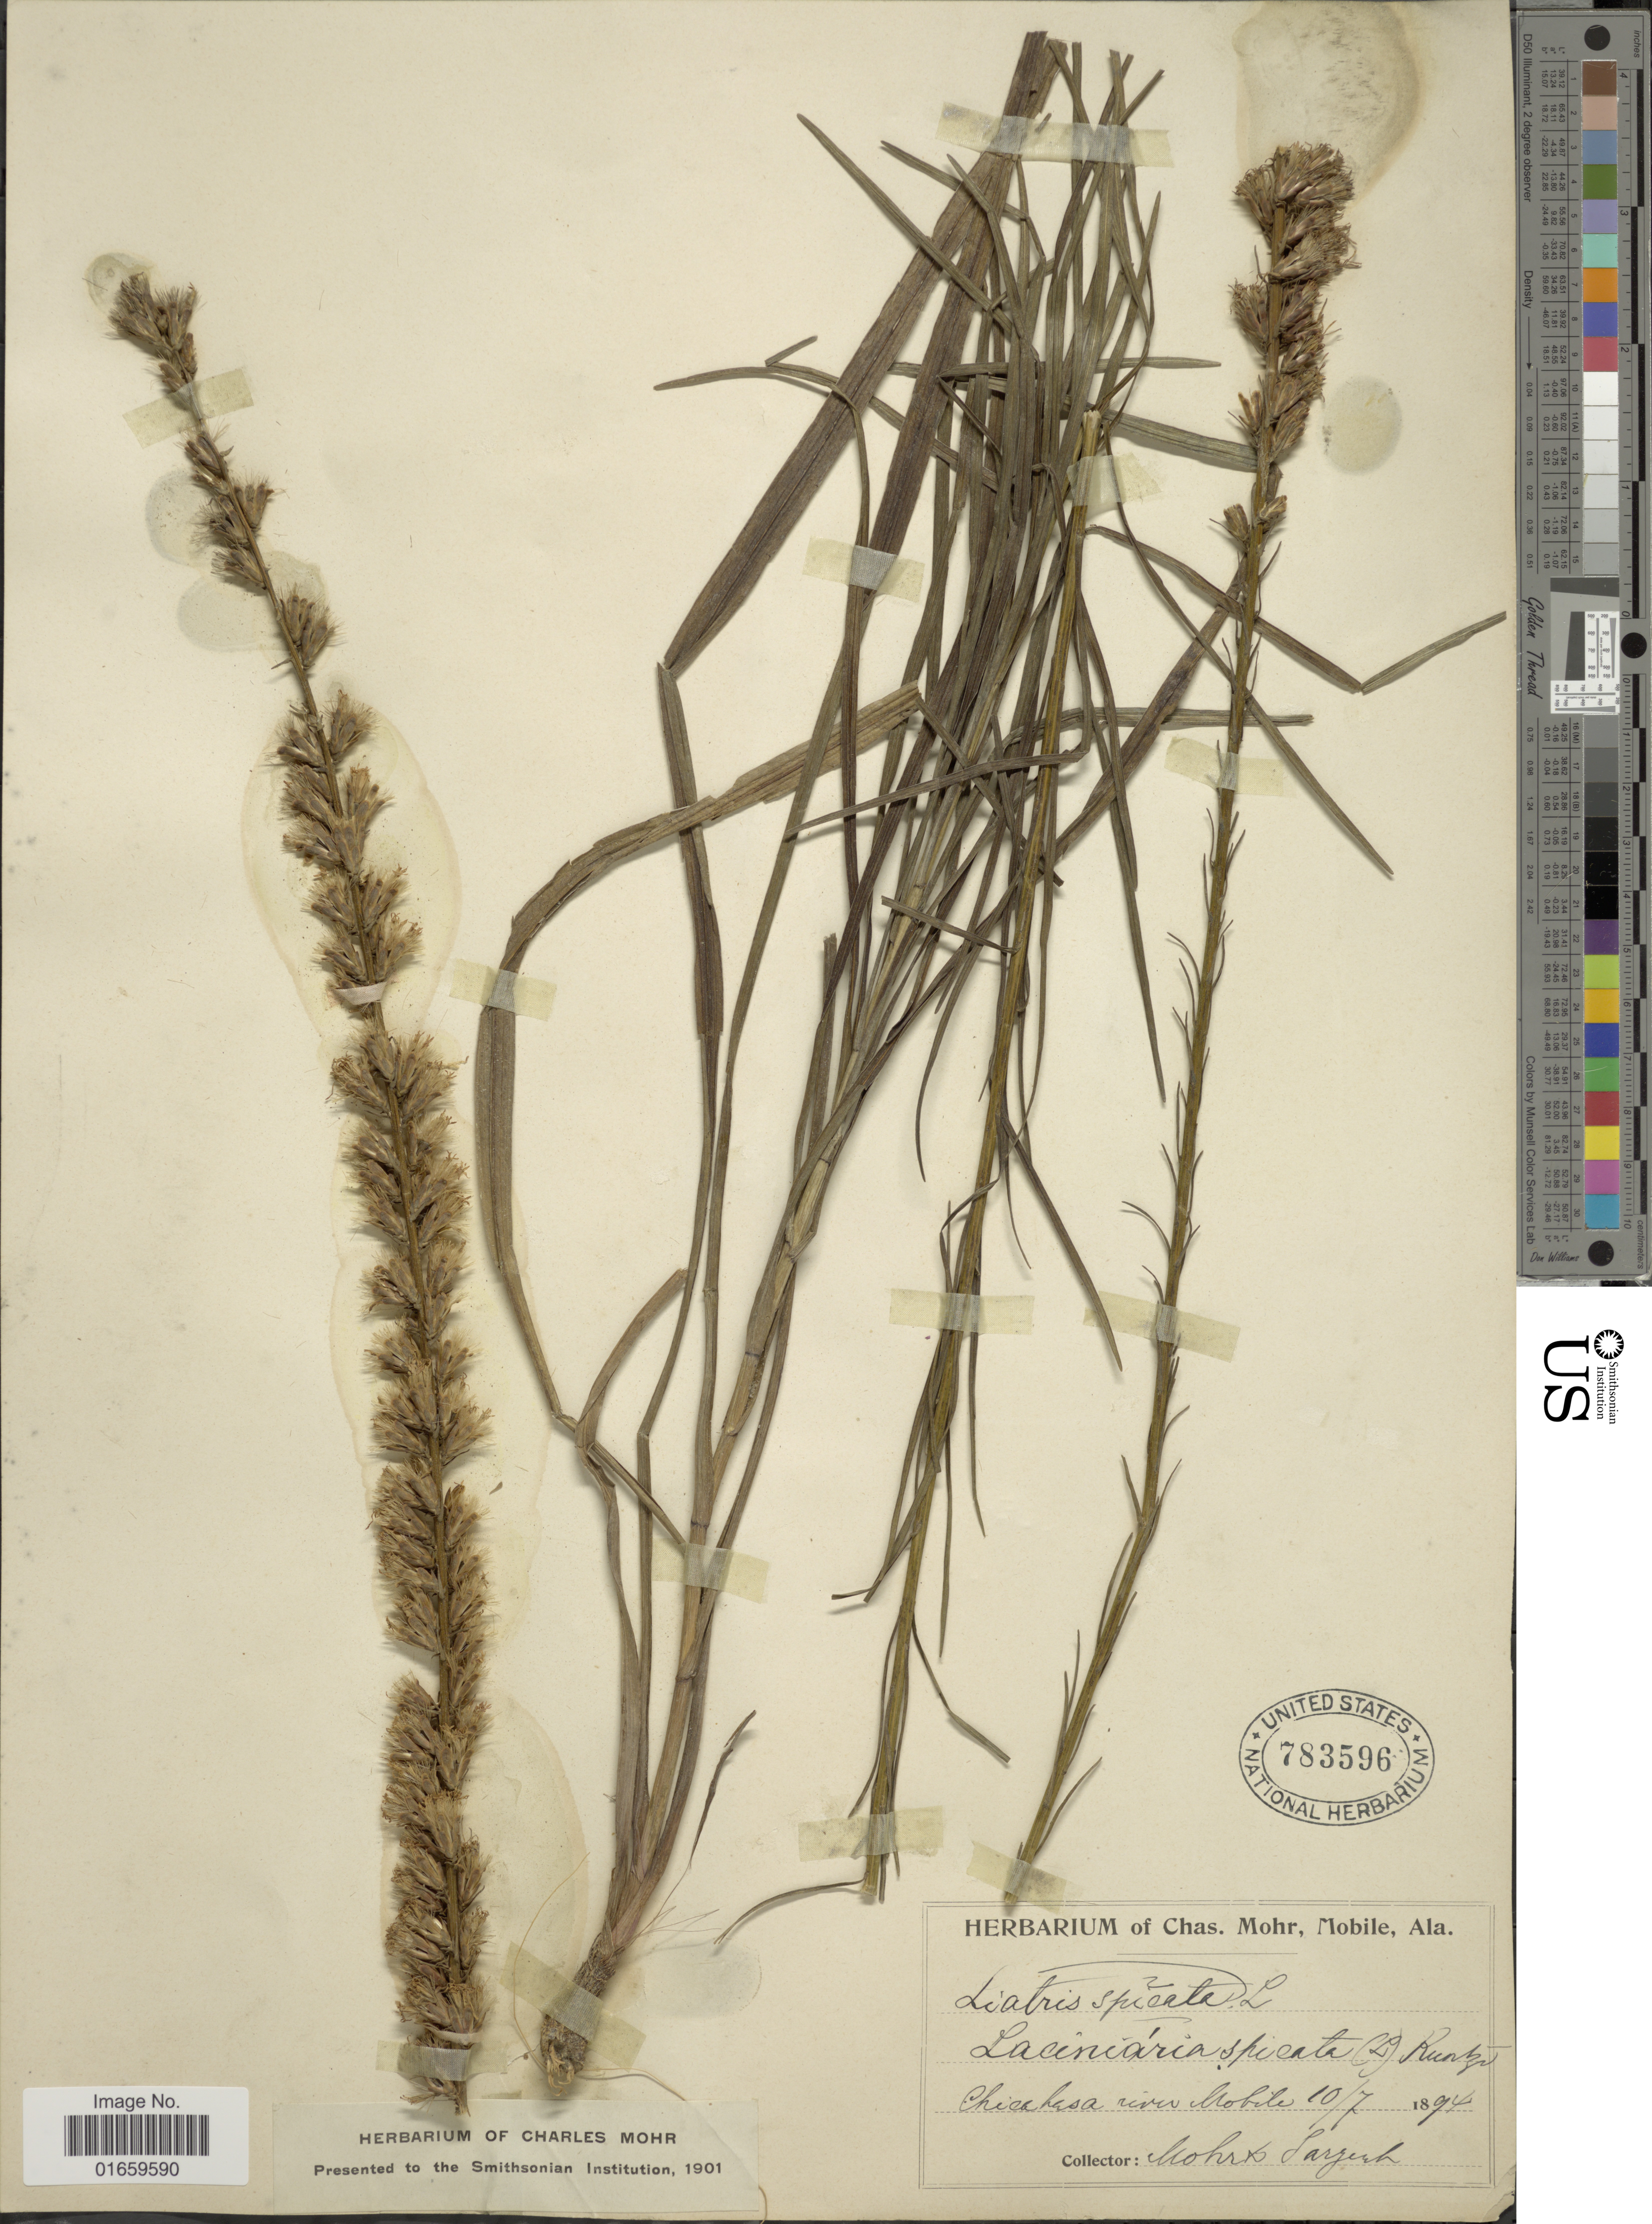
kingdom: Plantae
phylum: Tracheophyta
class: Magnoliopsida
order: Asterales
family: Asteraceae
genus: Liatris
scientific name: Liatris spicata var. resinosa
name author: (Nutt.) Gaiser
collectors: Mohr, C. T. (herbarium) & Collector illegible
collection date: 1894-10-07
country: United States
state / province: Alabama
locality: Chicahasa river, Mobile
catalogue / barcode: US 783596